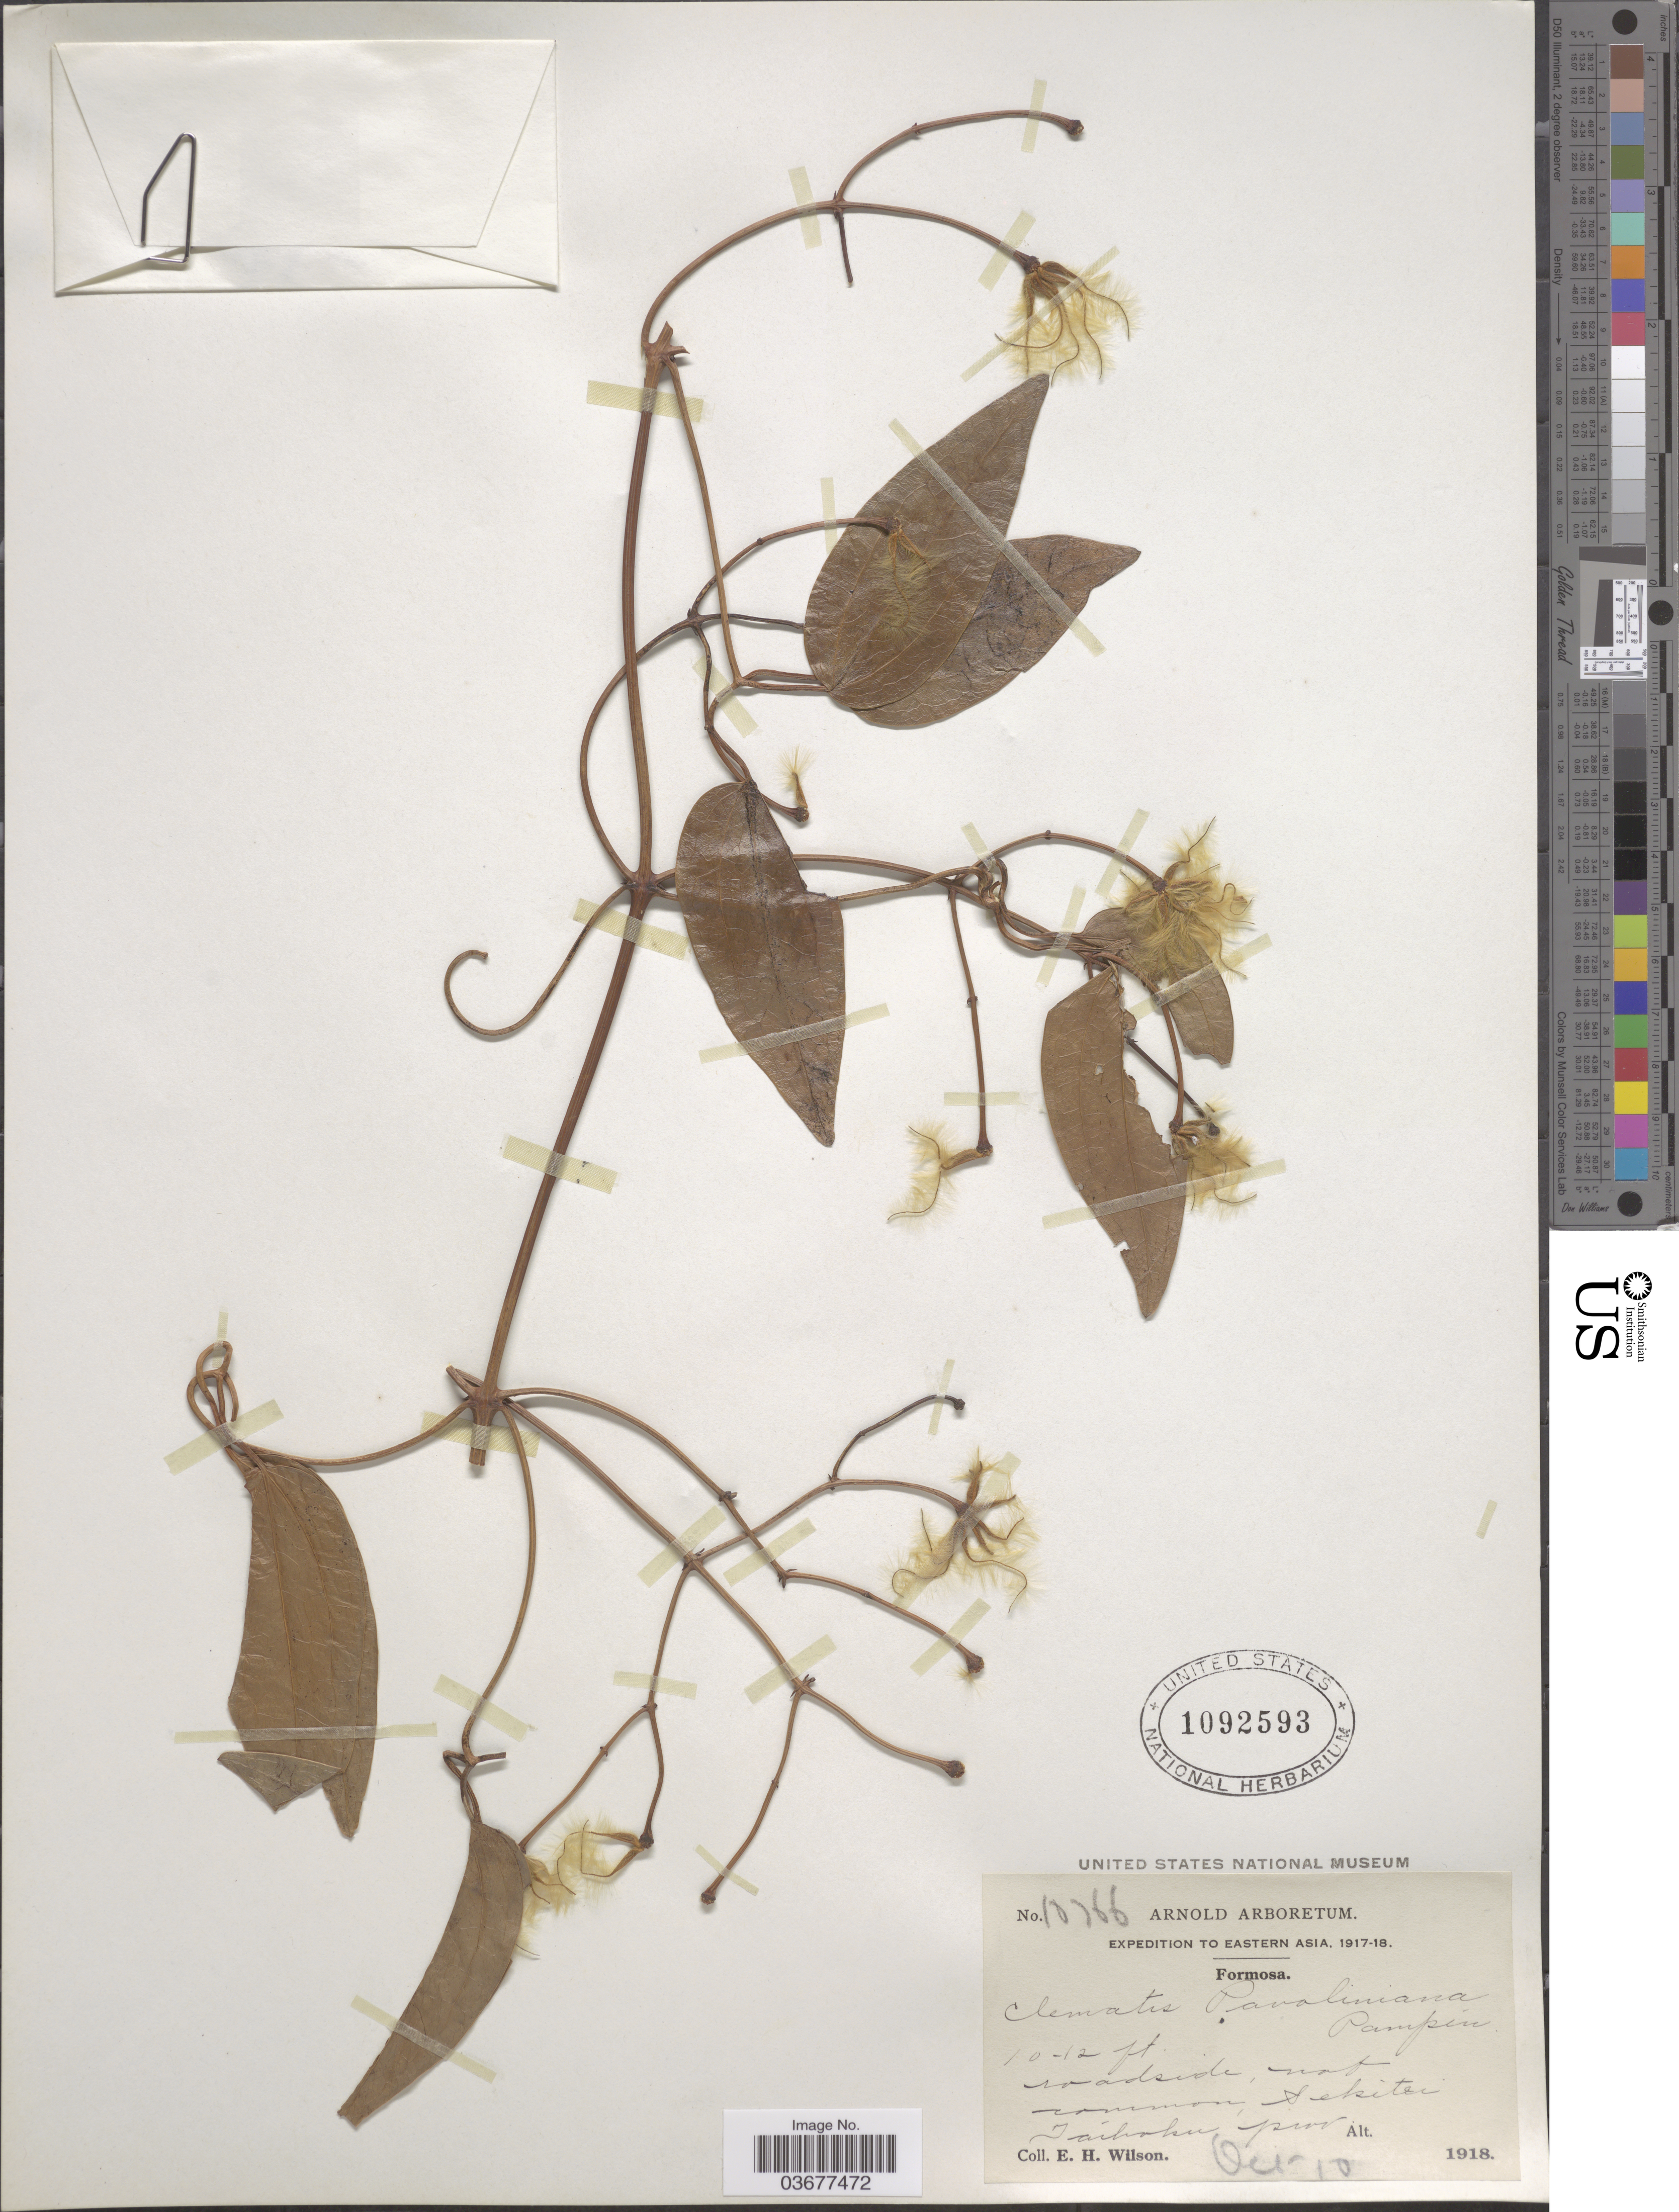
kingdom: Plantae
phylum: Tracheophyta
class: Magnoliopsida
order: Ranunculales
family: Ranunculaceae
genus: Clematis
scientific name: Clematis pavoliniana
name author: Pamp.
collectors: E. Wilson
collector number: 10766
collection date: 1918-10-10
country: Taiwan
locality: Formosa. Roadside, not common Sekitei Taihoku prov.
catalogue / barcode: US 1092593